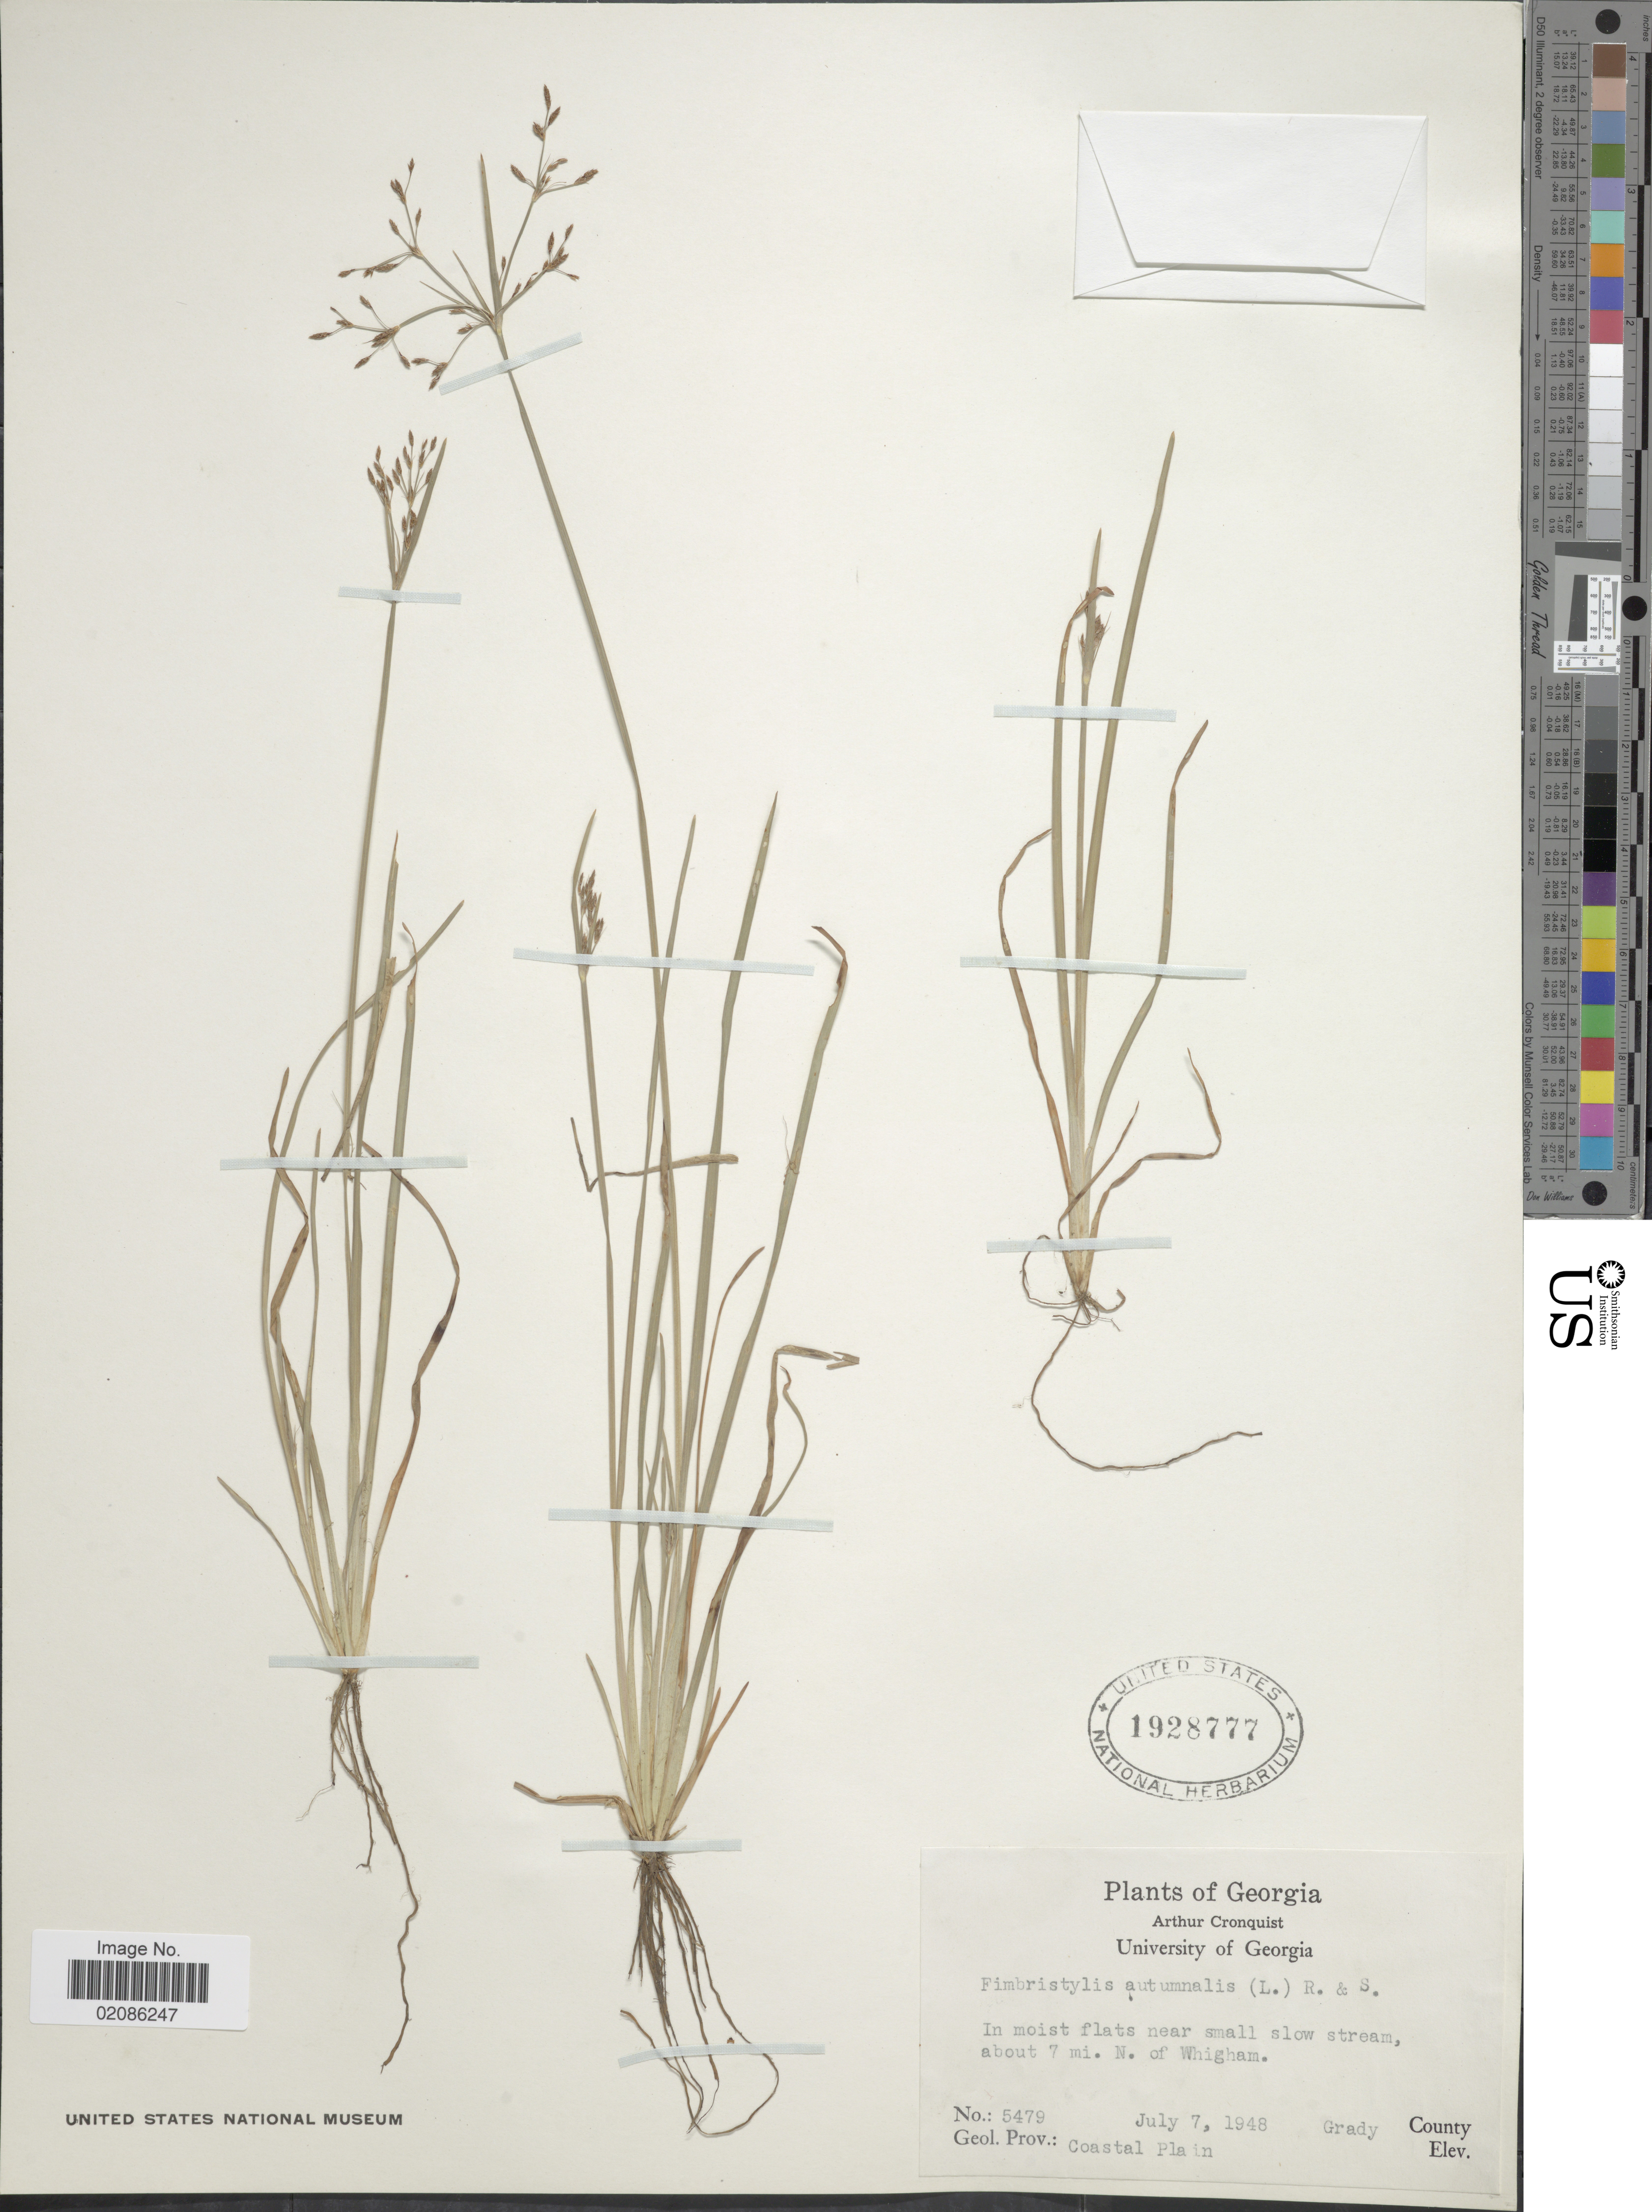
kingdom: Plantae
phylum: Tracheophyta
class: Liliopsida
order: Poales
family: Cyperaceae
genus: Fimbristylis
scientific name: Fimbristylis autumnalis (L.) Roem. & Schult.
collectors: A. J. Cronquist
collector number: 5479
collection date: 1948-07-07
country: United States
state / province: Georgia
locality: In moist flats near small slow stream, about 7 mi N of Whigham, Grady County, Geol. Prov.: Coastal Plain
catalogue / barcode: US 1928777